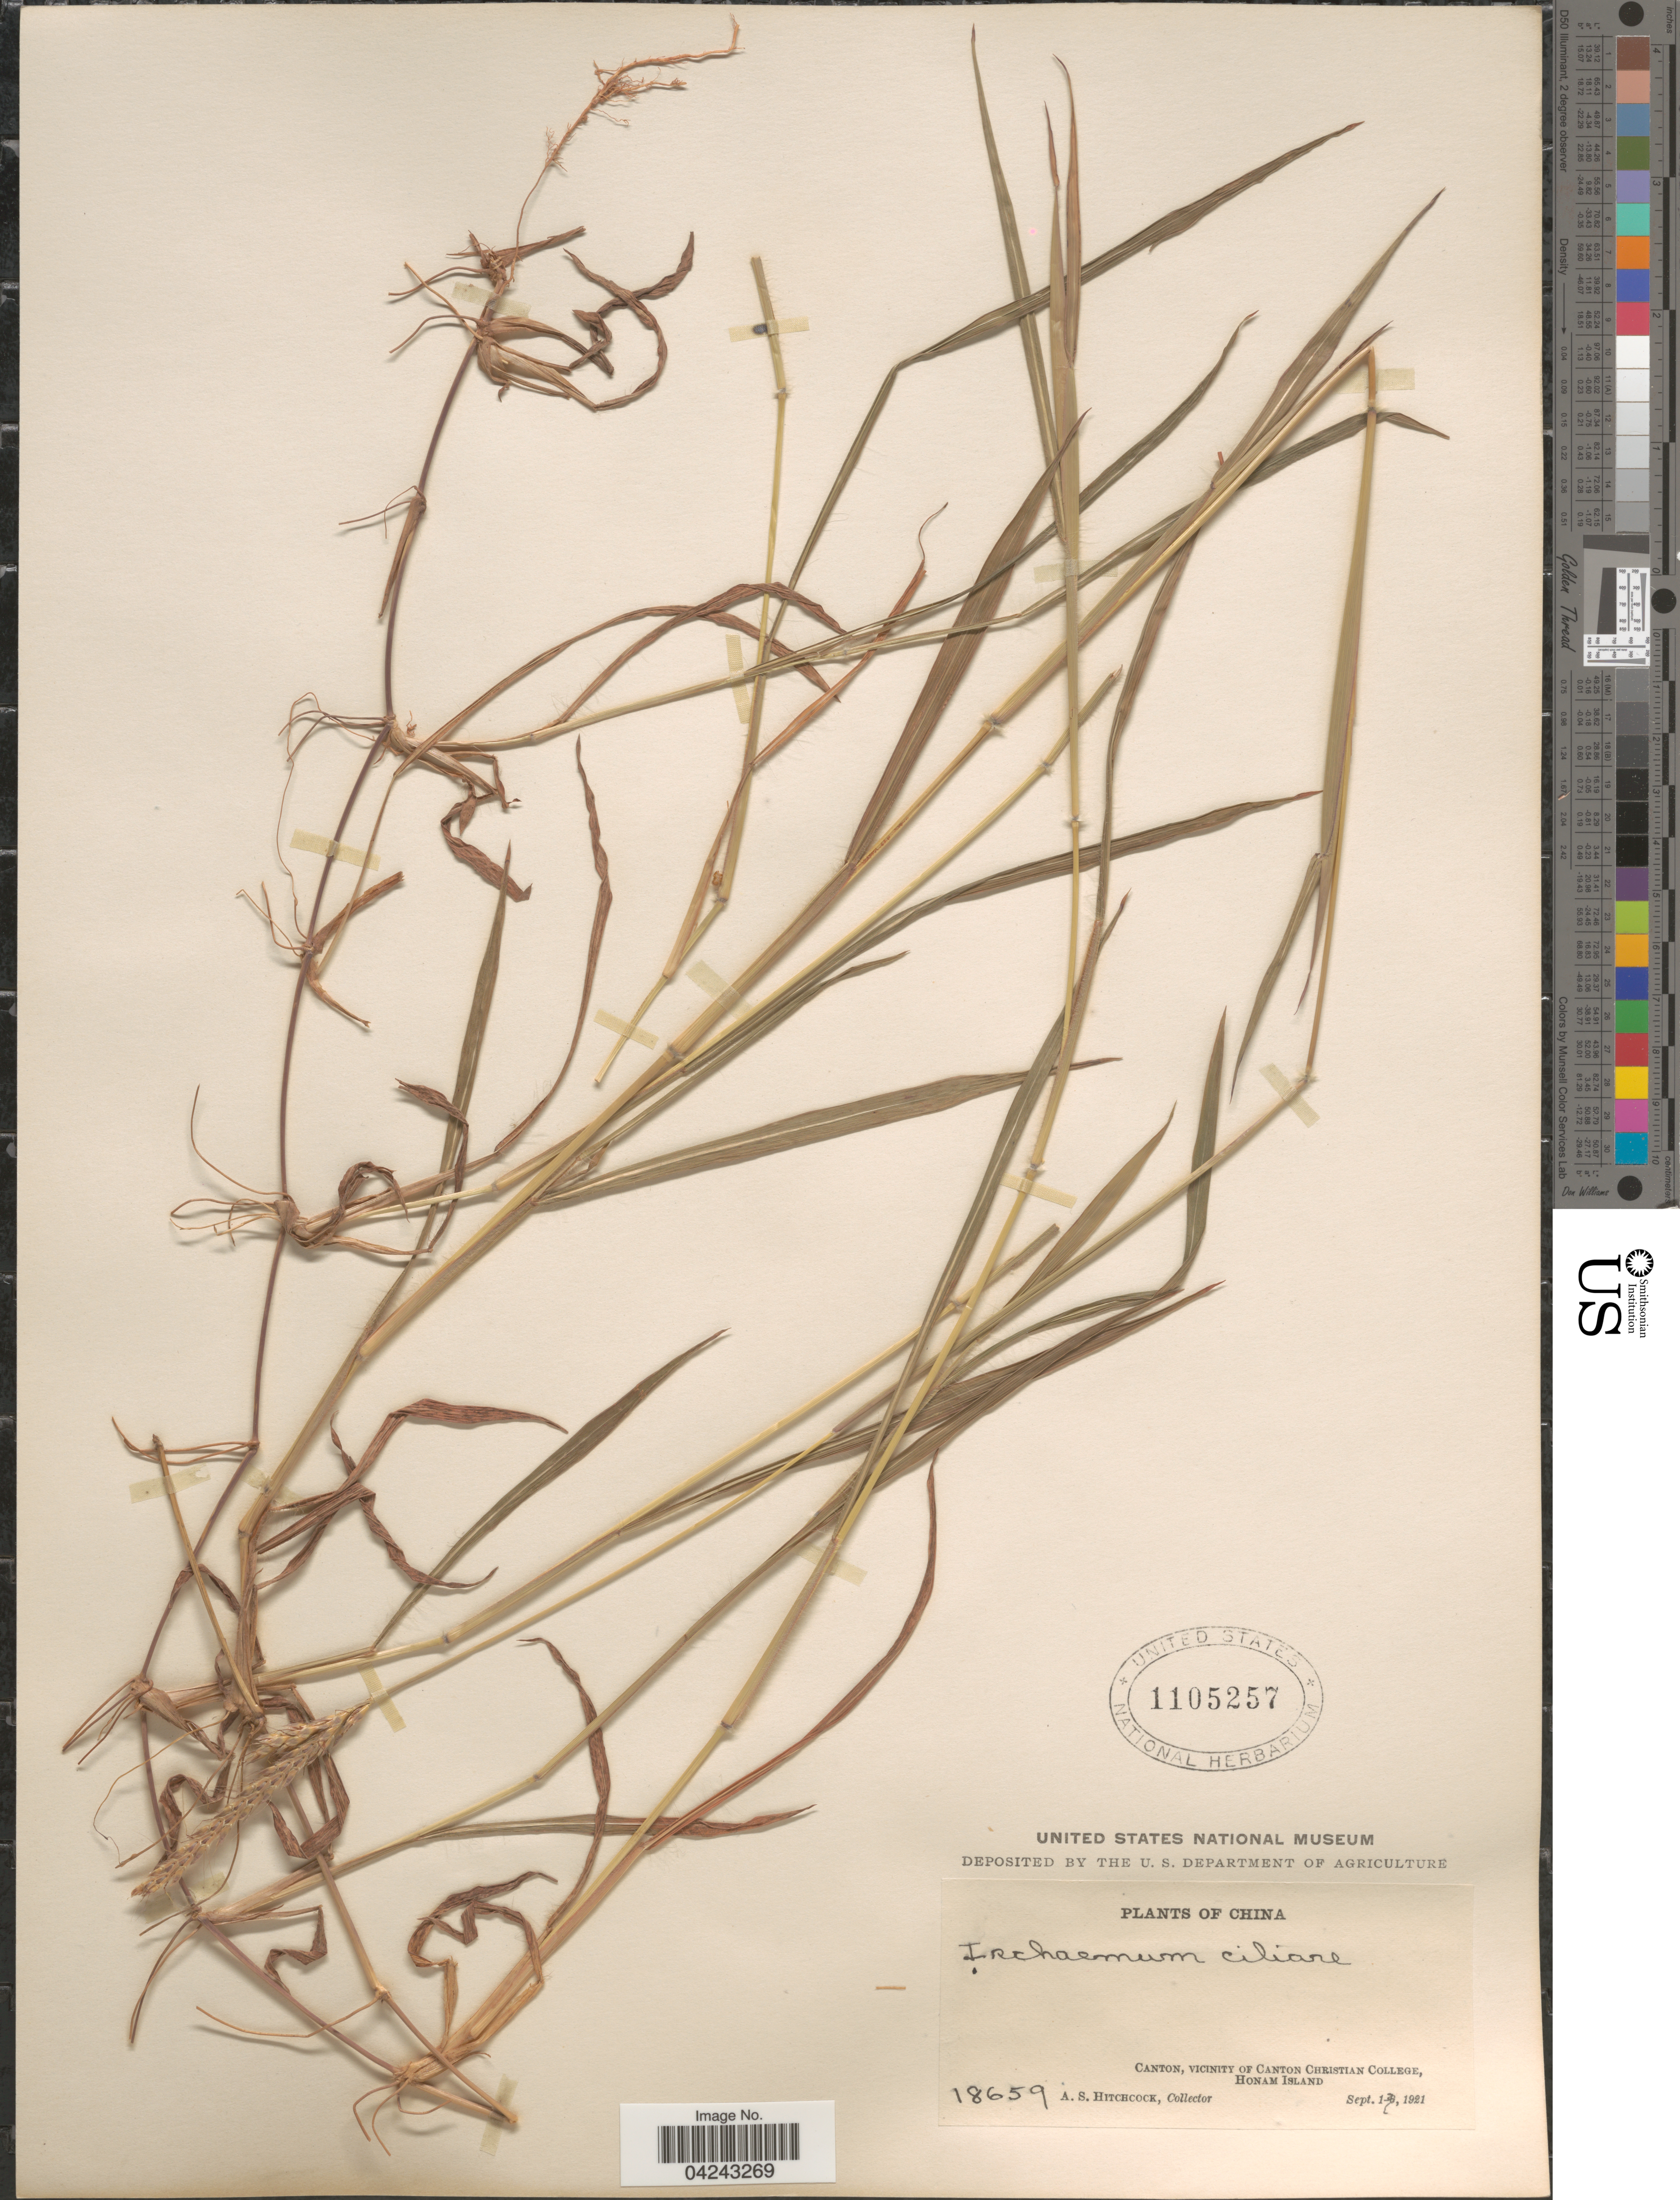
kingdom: Plantae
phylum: Tracheophyta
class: Liliopsida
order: Poales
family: Poaceae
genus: Ischaemum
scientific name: Ischaemum ciliare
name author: Retz.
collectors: A. S. Hitchcock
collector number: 18659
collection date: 1921-09-01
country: China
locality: Canton, vicinity of Canton Christian College, Honam Island.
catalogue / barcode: US 1105257